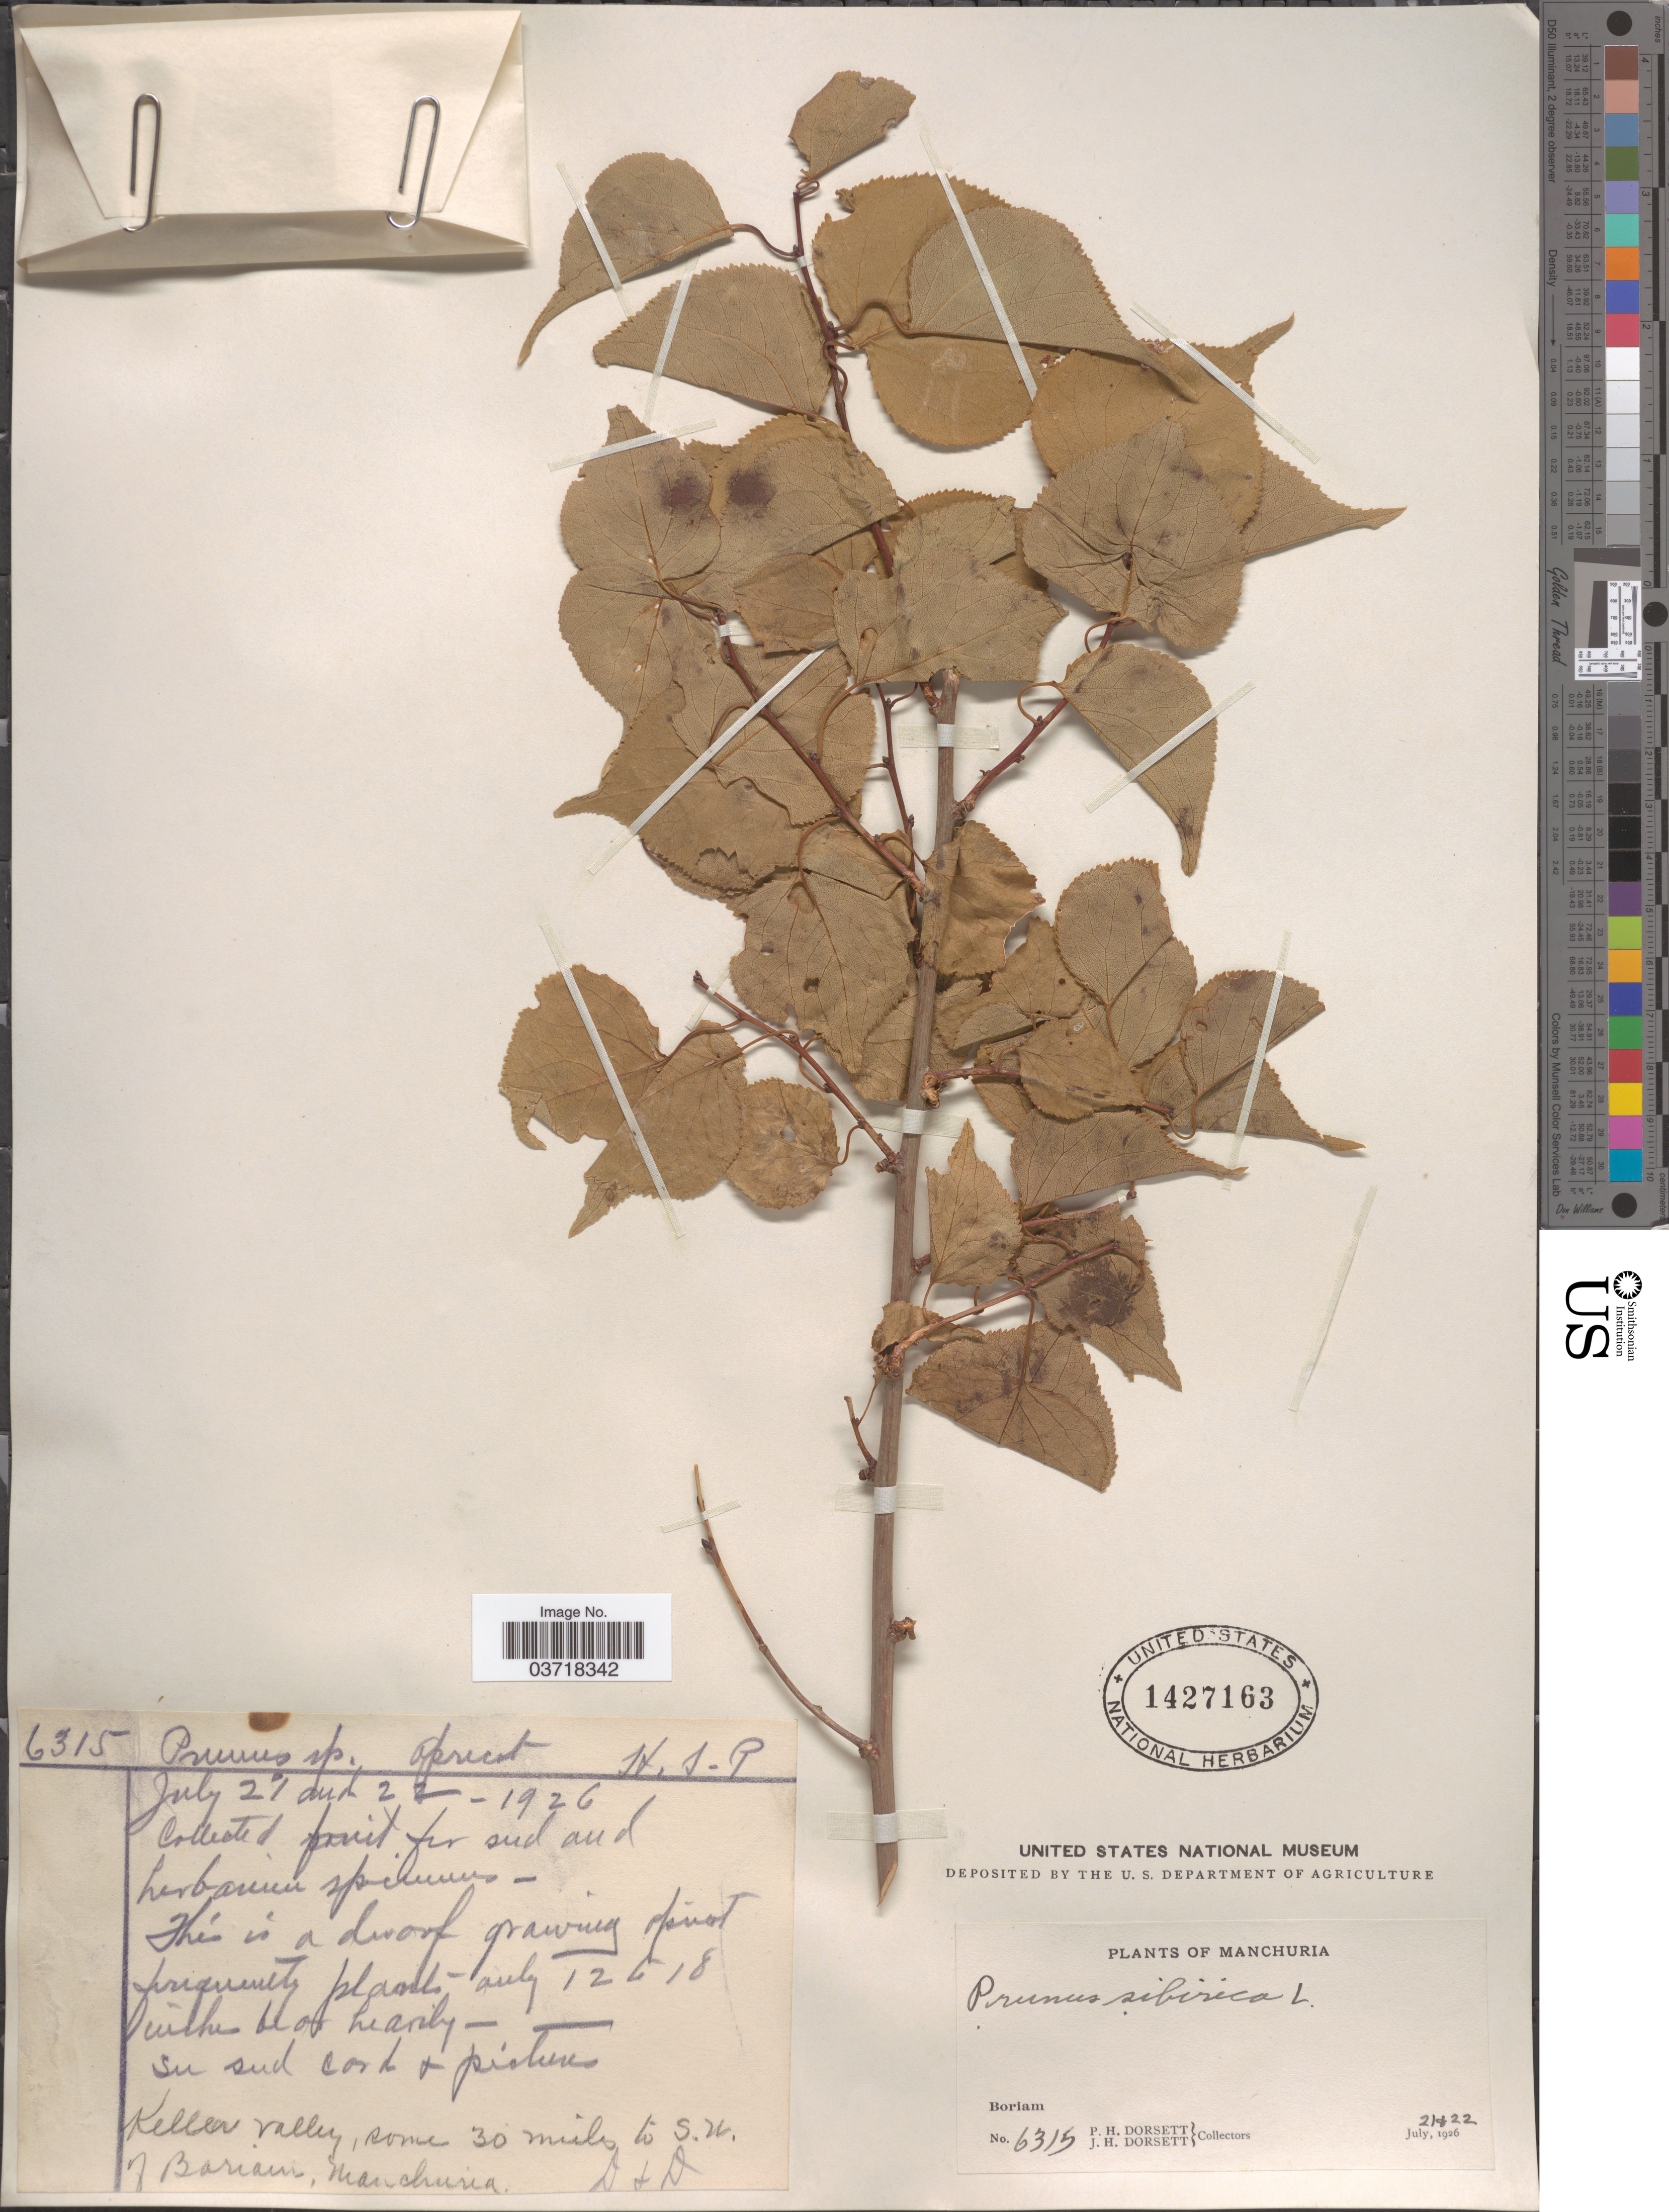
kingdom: Plantae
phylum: Tracheophyta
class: Magnoliopsida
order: Rosales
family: Rosaceae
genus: Prunus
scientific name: Prunus sibirica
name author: L.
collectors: P. H. Dorsett & J. Dorsett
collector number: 6315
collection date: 1926-07-21/1926-07-22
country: China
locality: Manchuria. Keller Valley, some 30 miles to S.W. of Bariam.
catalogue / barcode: US 1427163